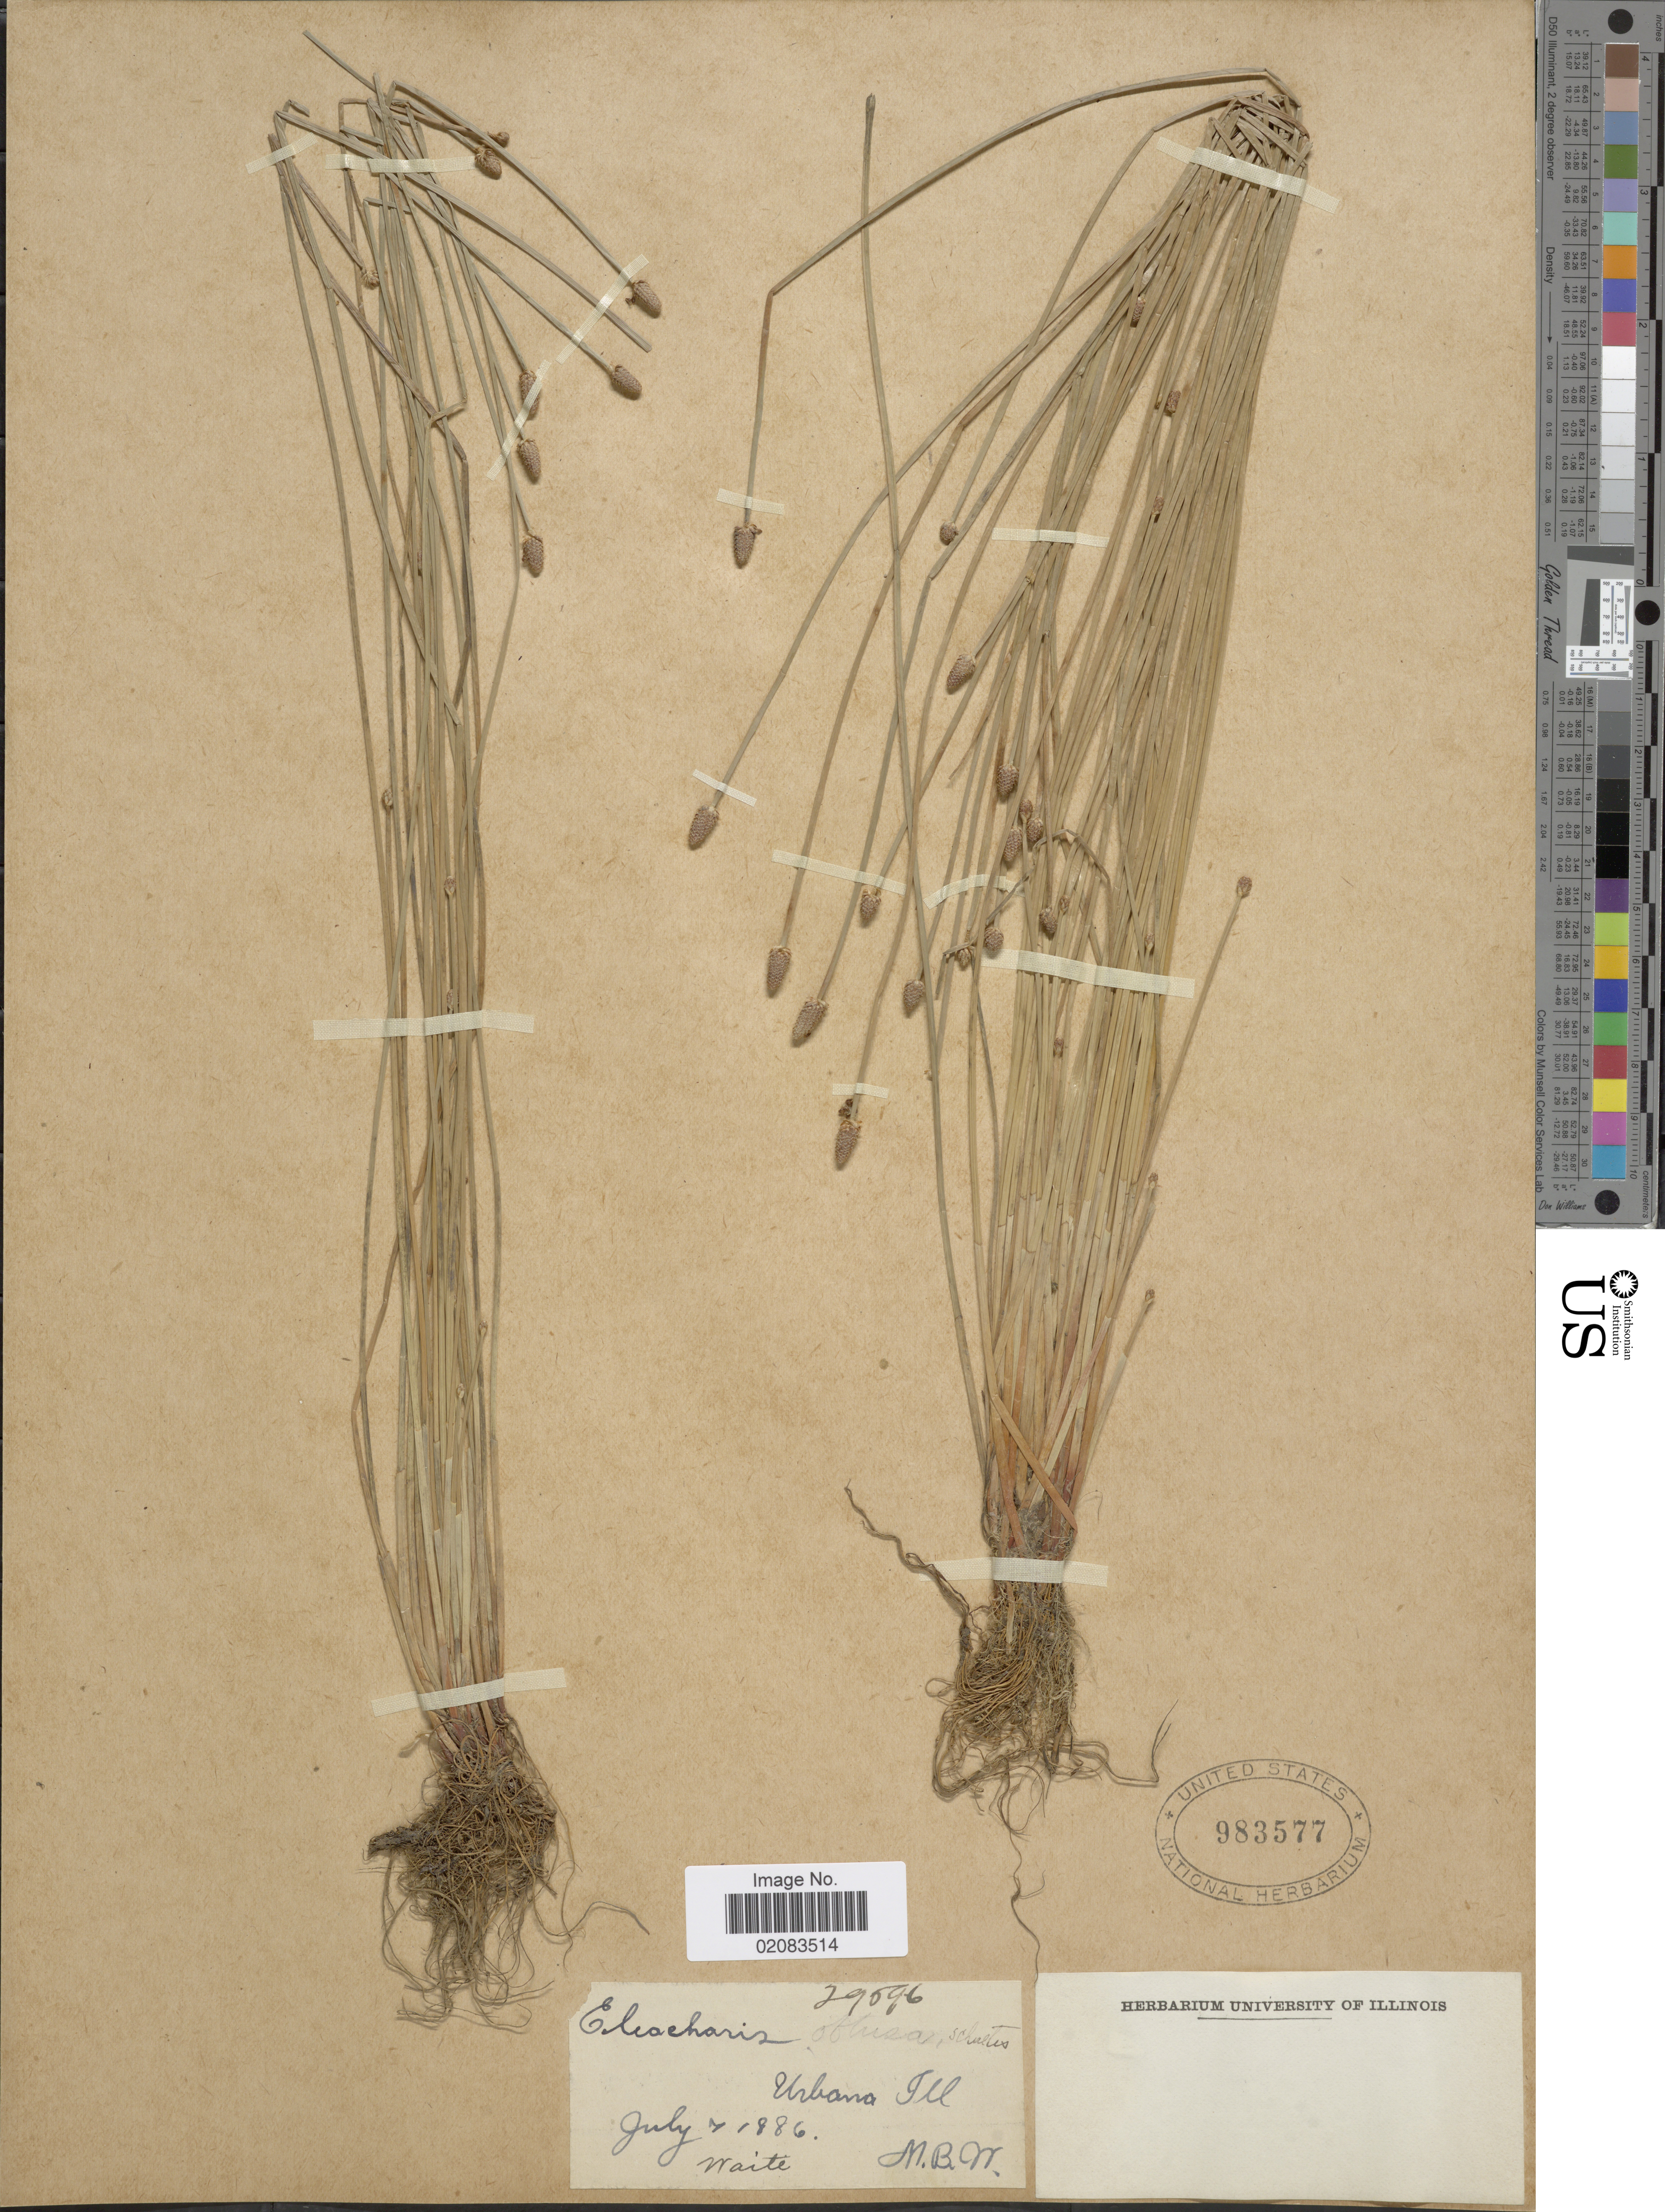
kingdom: Plantae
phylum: Tracheophyta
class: Liliopsida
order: Poales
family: Cyperaceae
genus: Eleocharis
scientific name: Eleocharis obtusa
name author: (Willd.) Schult.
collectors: W. Waite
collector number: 29596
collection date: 1886-07-07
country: United States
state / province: Illinois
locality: Urbana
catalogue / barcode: US 983577